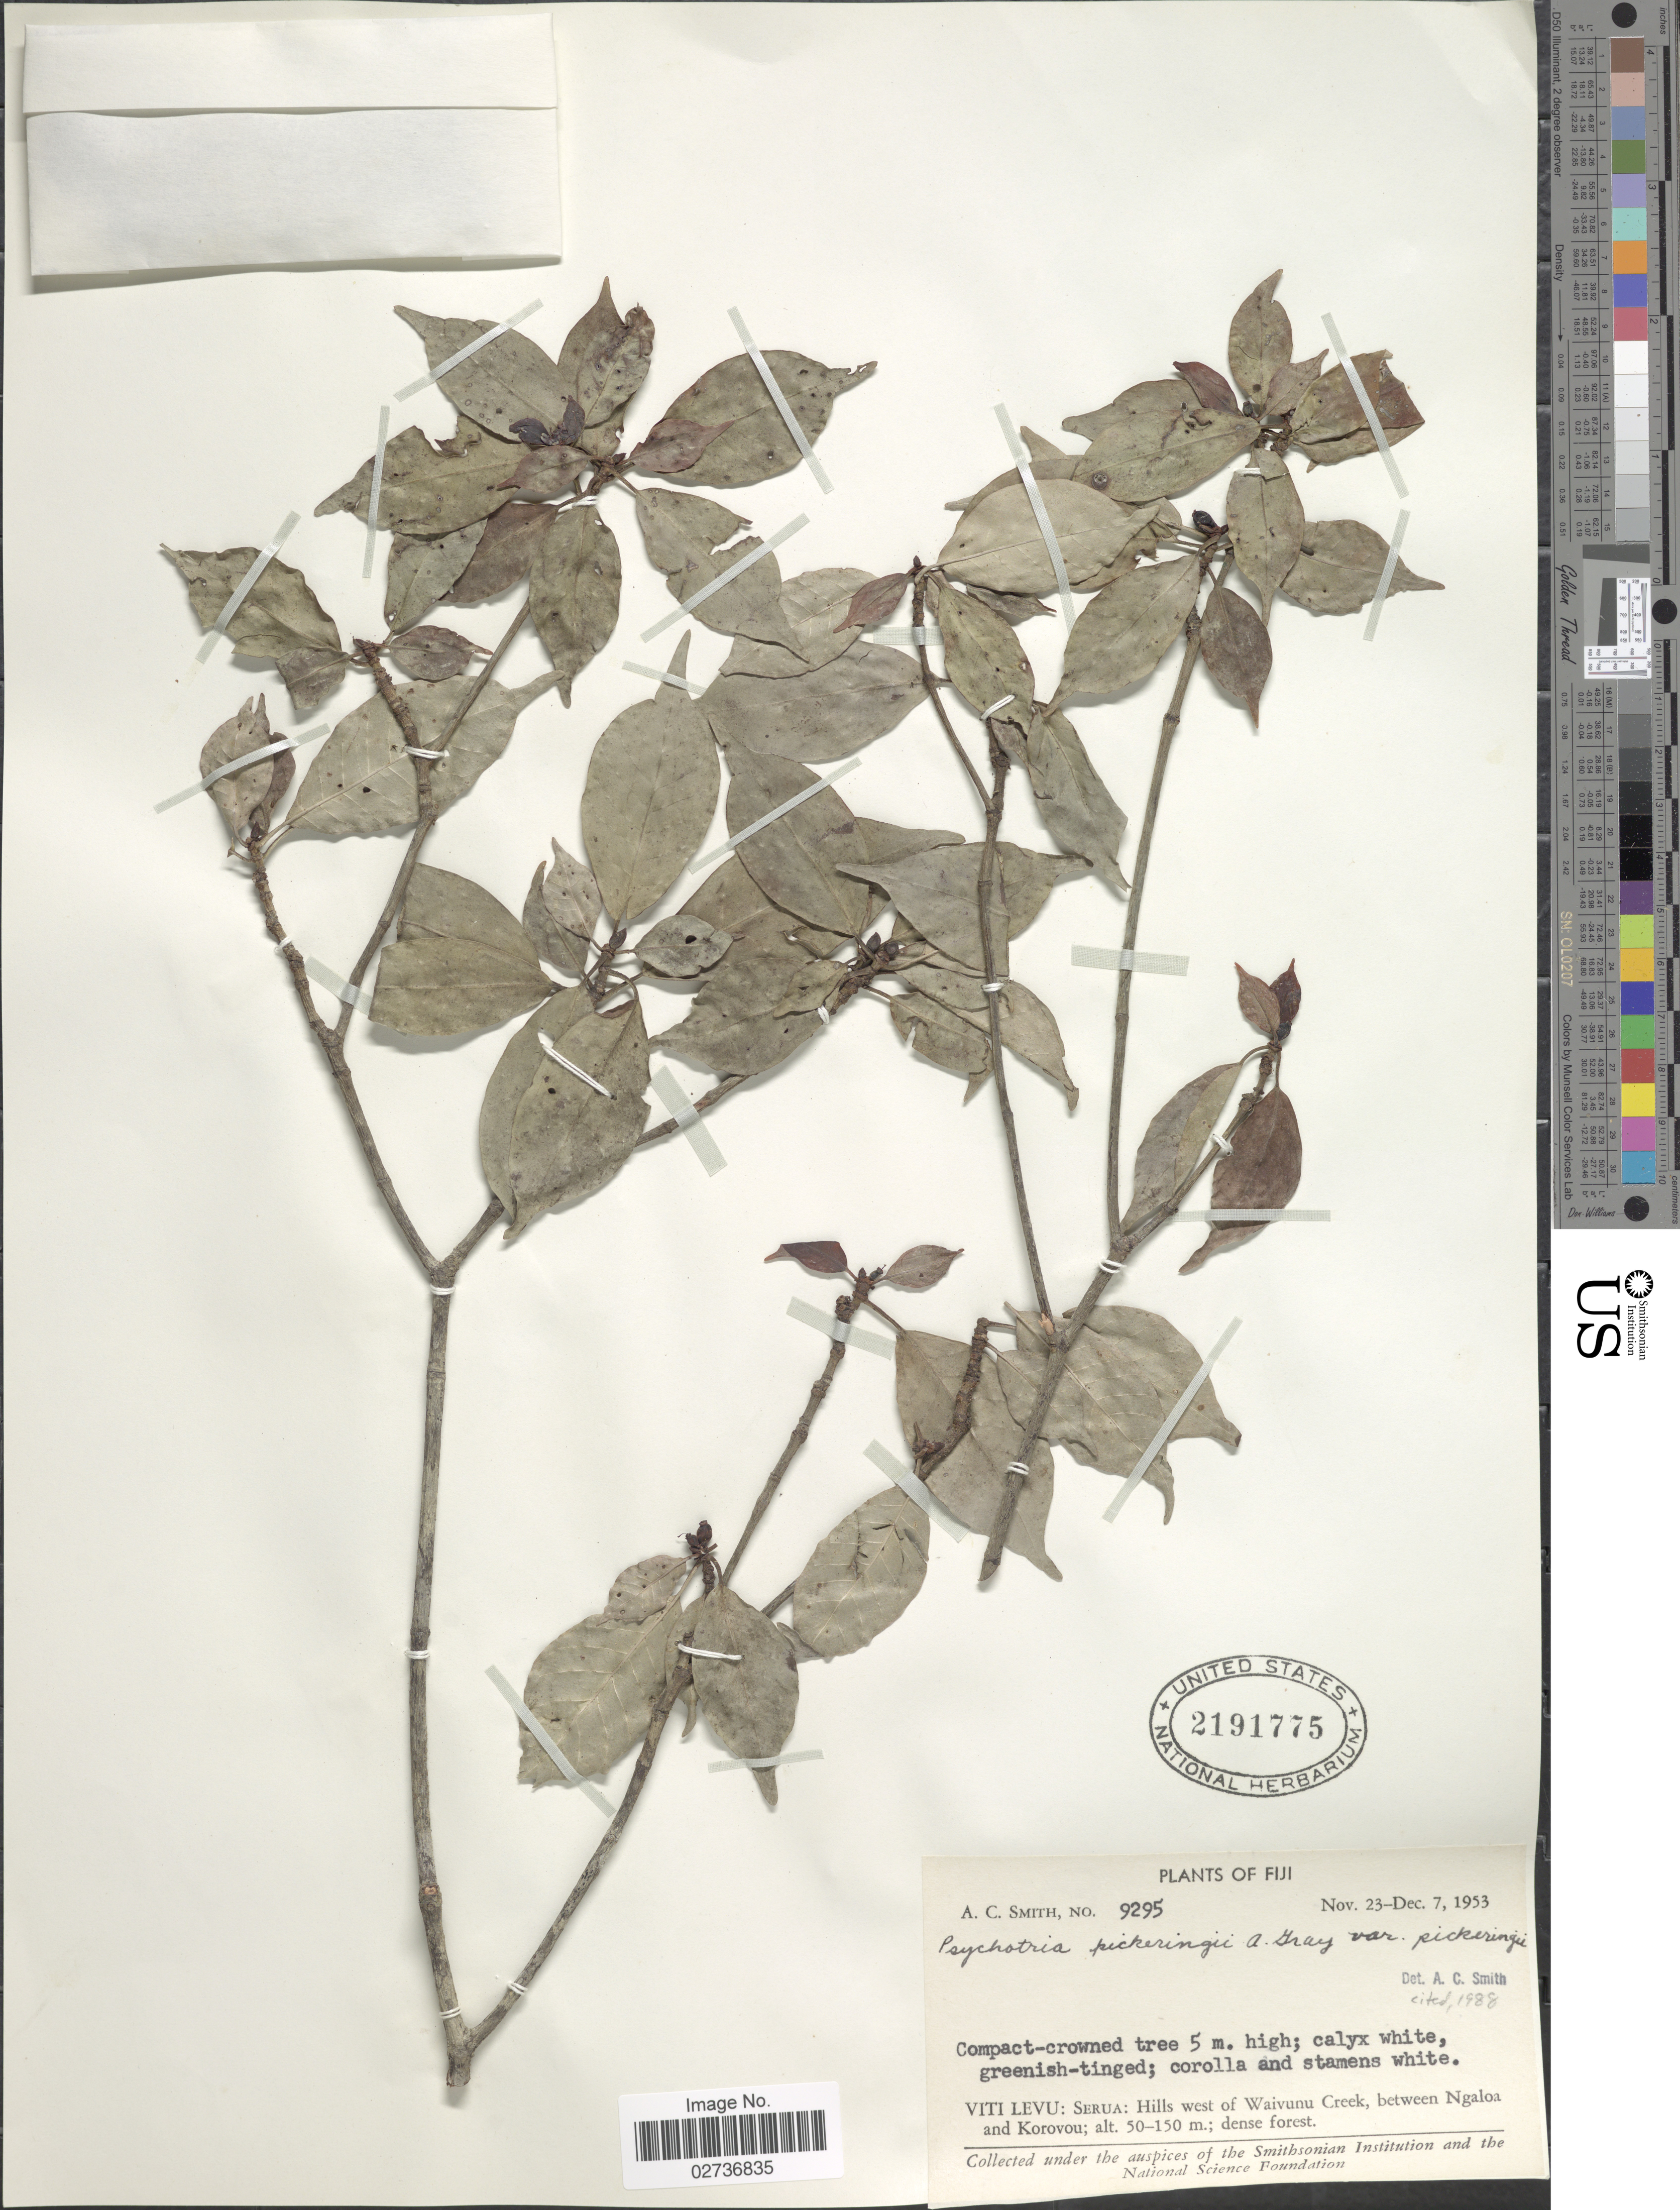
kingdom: Plantae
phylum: Tracheophyta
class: Magnoliopsida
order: Gentianales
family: Rubiaceae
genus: Psychotria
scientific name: Psychotria pickeringii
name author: A. Gray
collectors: A. C. Smith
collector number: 9295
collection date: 1953-11-23/1953-12-07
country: Fiji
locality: Viti Levu: Serua: Hills west of Waivunu Creek, between Ngaloa and Korovou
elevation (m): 50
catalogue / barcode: US 2191775